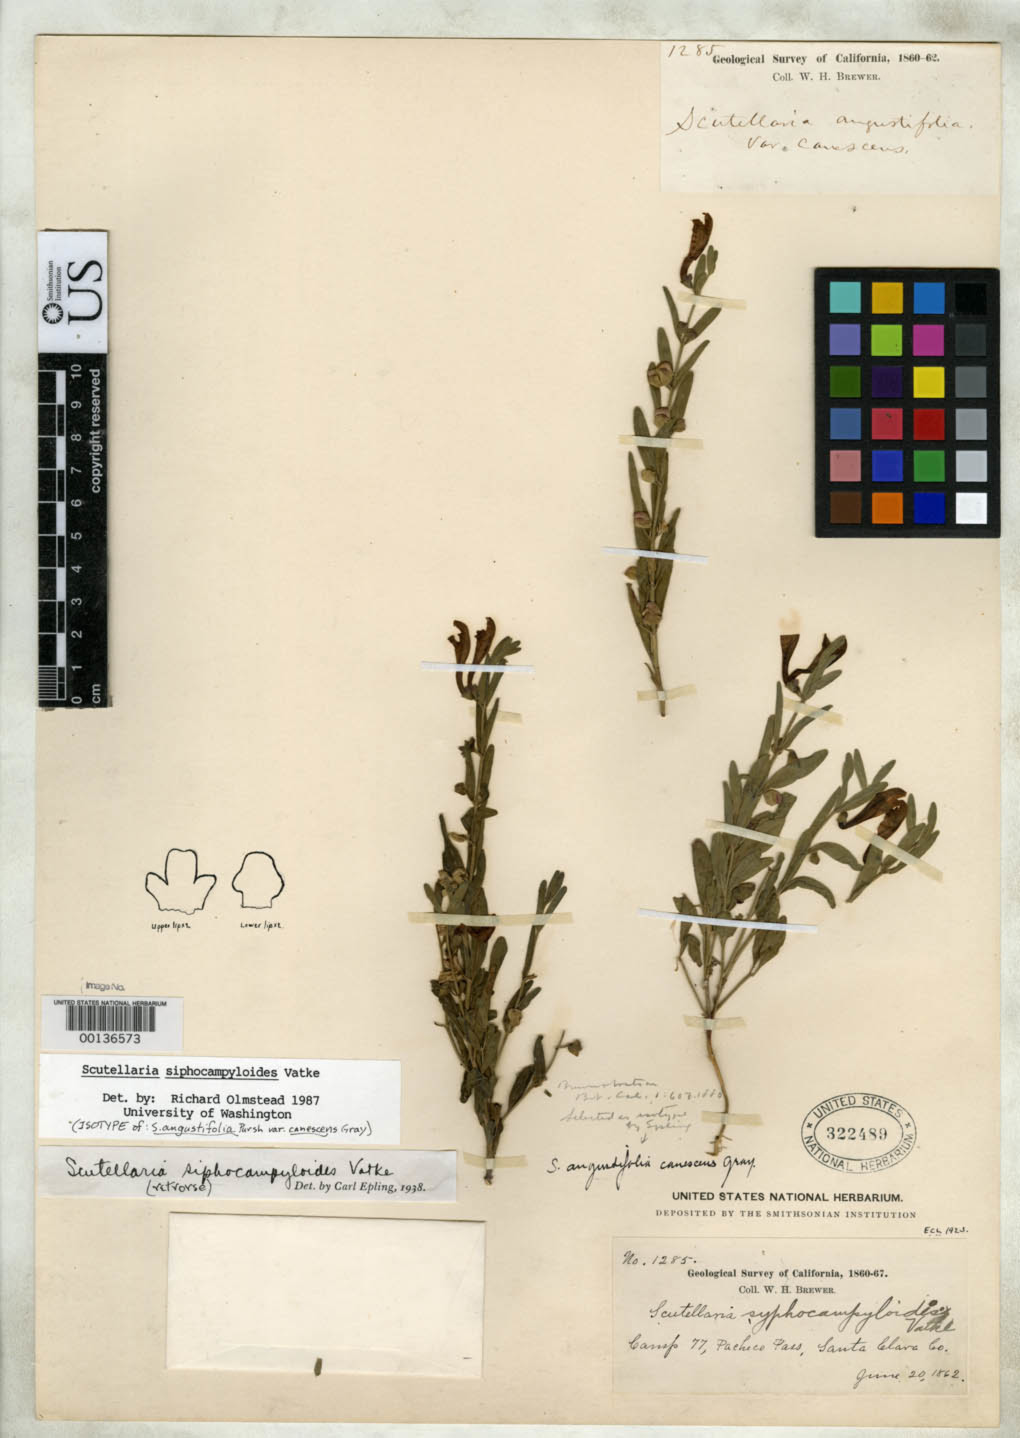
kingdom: Plantae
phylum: Tracheophyta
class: Magnoliopsida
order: Lamiales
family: Lamiaceae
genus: Scutellaria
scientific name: Scutellaria angustifolia var. canescens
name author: A. Gray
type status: Isolectotype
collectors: W. H. Brewer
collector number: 1285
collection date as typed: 20 Jun 1862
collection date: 1862-06-20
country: United States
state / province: California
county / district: Santa Clara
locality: Pacheco Pass.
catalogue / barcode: US 322489